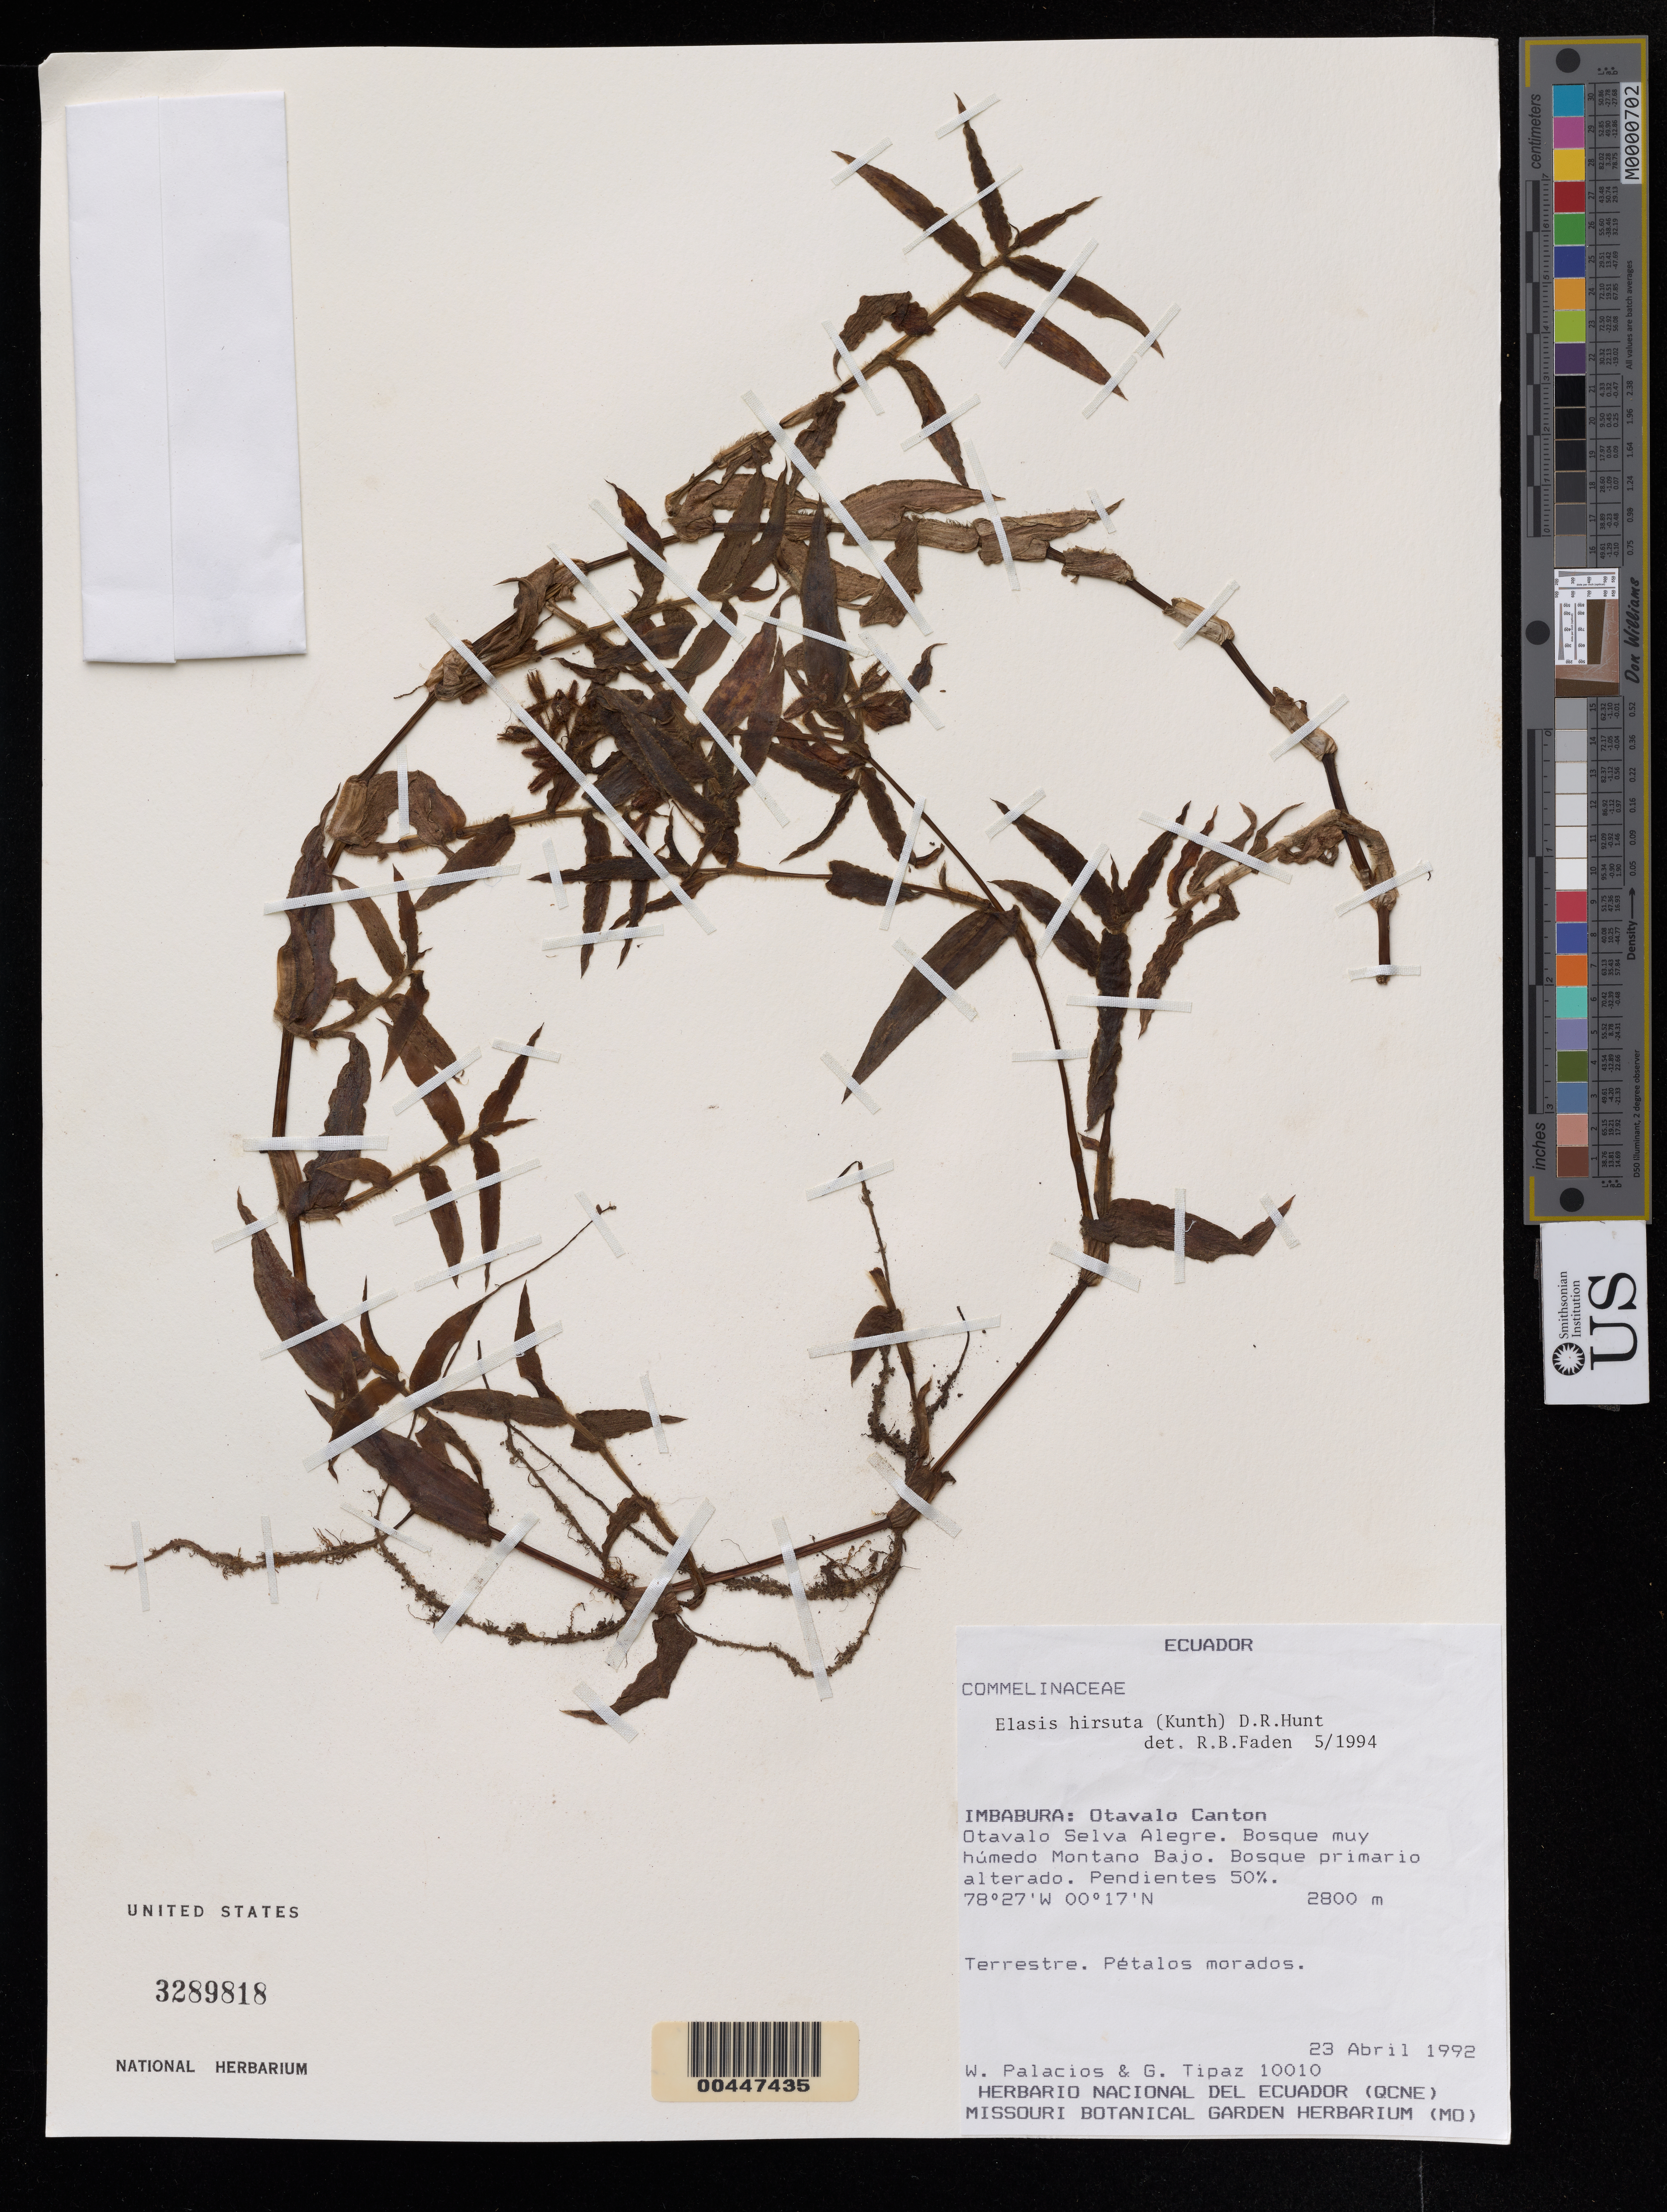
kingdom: Plantae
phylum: Tracheophyta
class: Liliopsida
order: Commelinales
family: Commelinaceae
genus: Elasis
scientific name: Elasis hirsuta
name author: (Kunth) D.R. Hunt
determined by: Faden, Robert B., (US), Smithsonian Institution - National Museum of Natural History (UNITED STATES)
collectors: W. Palacios & G. Tipaz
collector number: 10010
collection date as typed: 23 Apr 1992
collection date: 1992-04-23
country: Ecuador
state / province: Imbabura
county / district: Otavalo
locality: Otavalo Canton, Otavalo Selva Alegre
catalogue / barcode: US 3289818